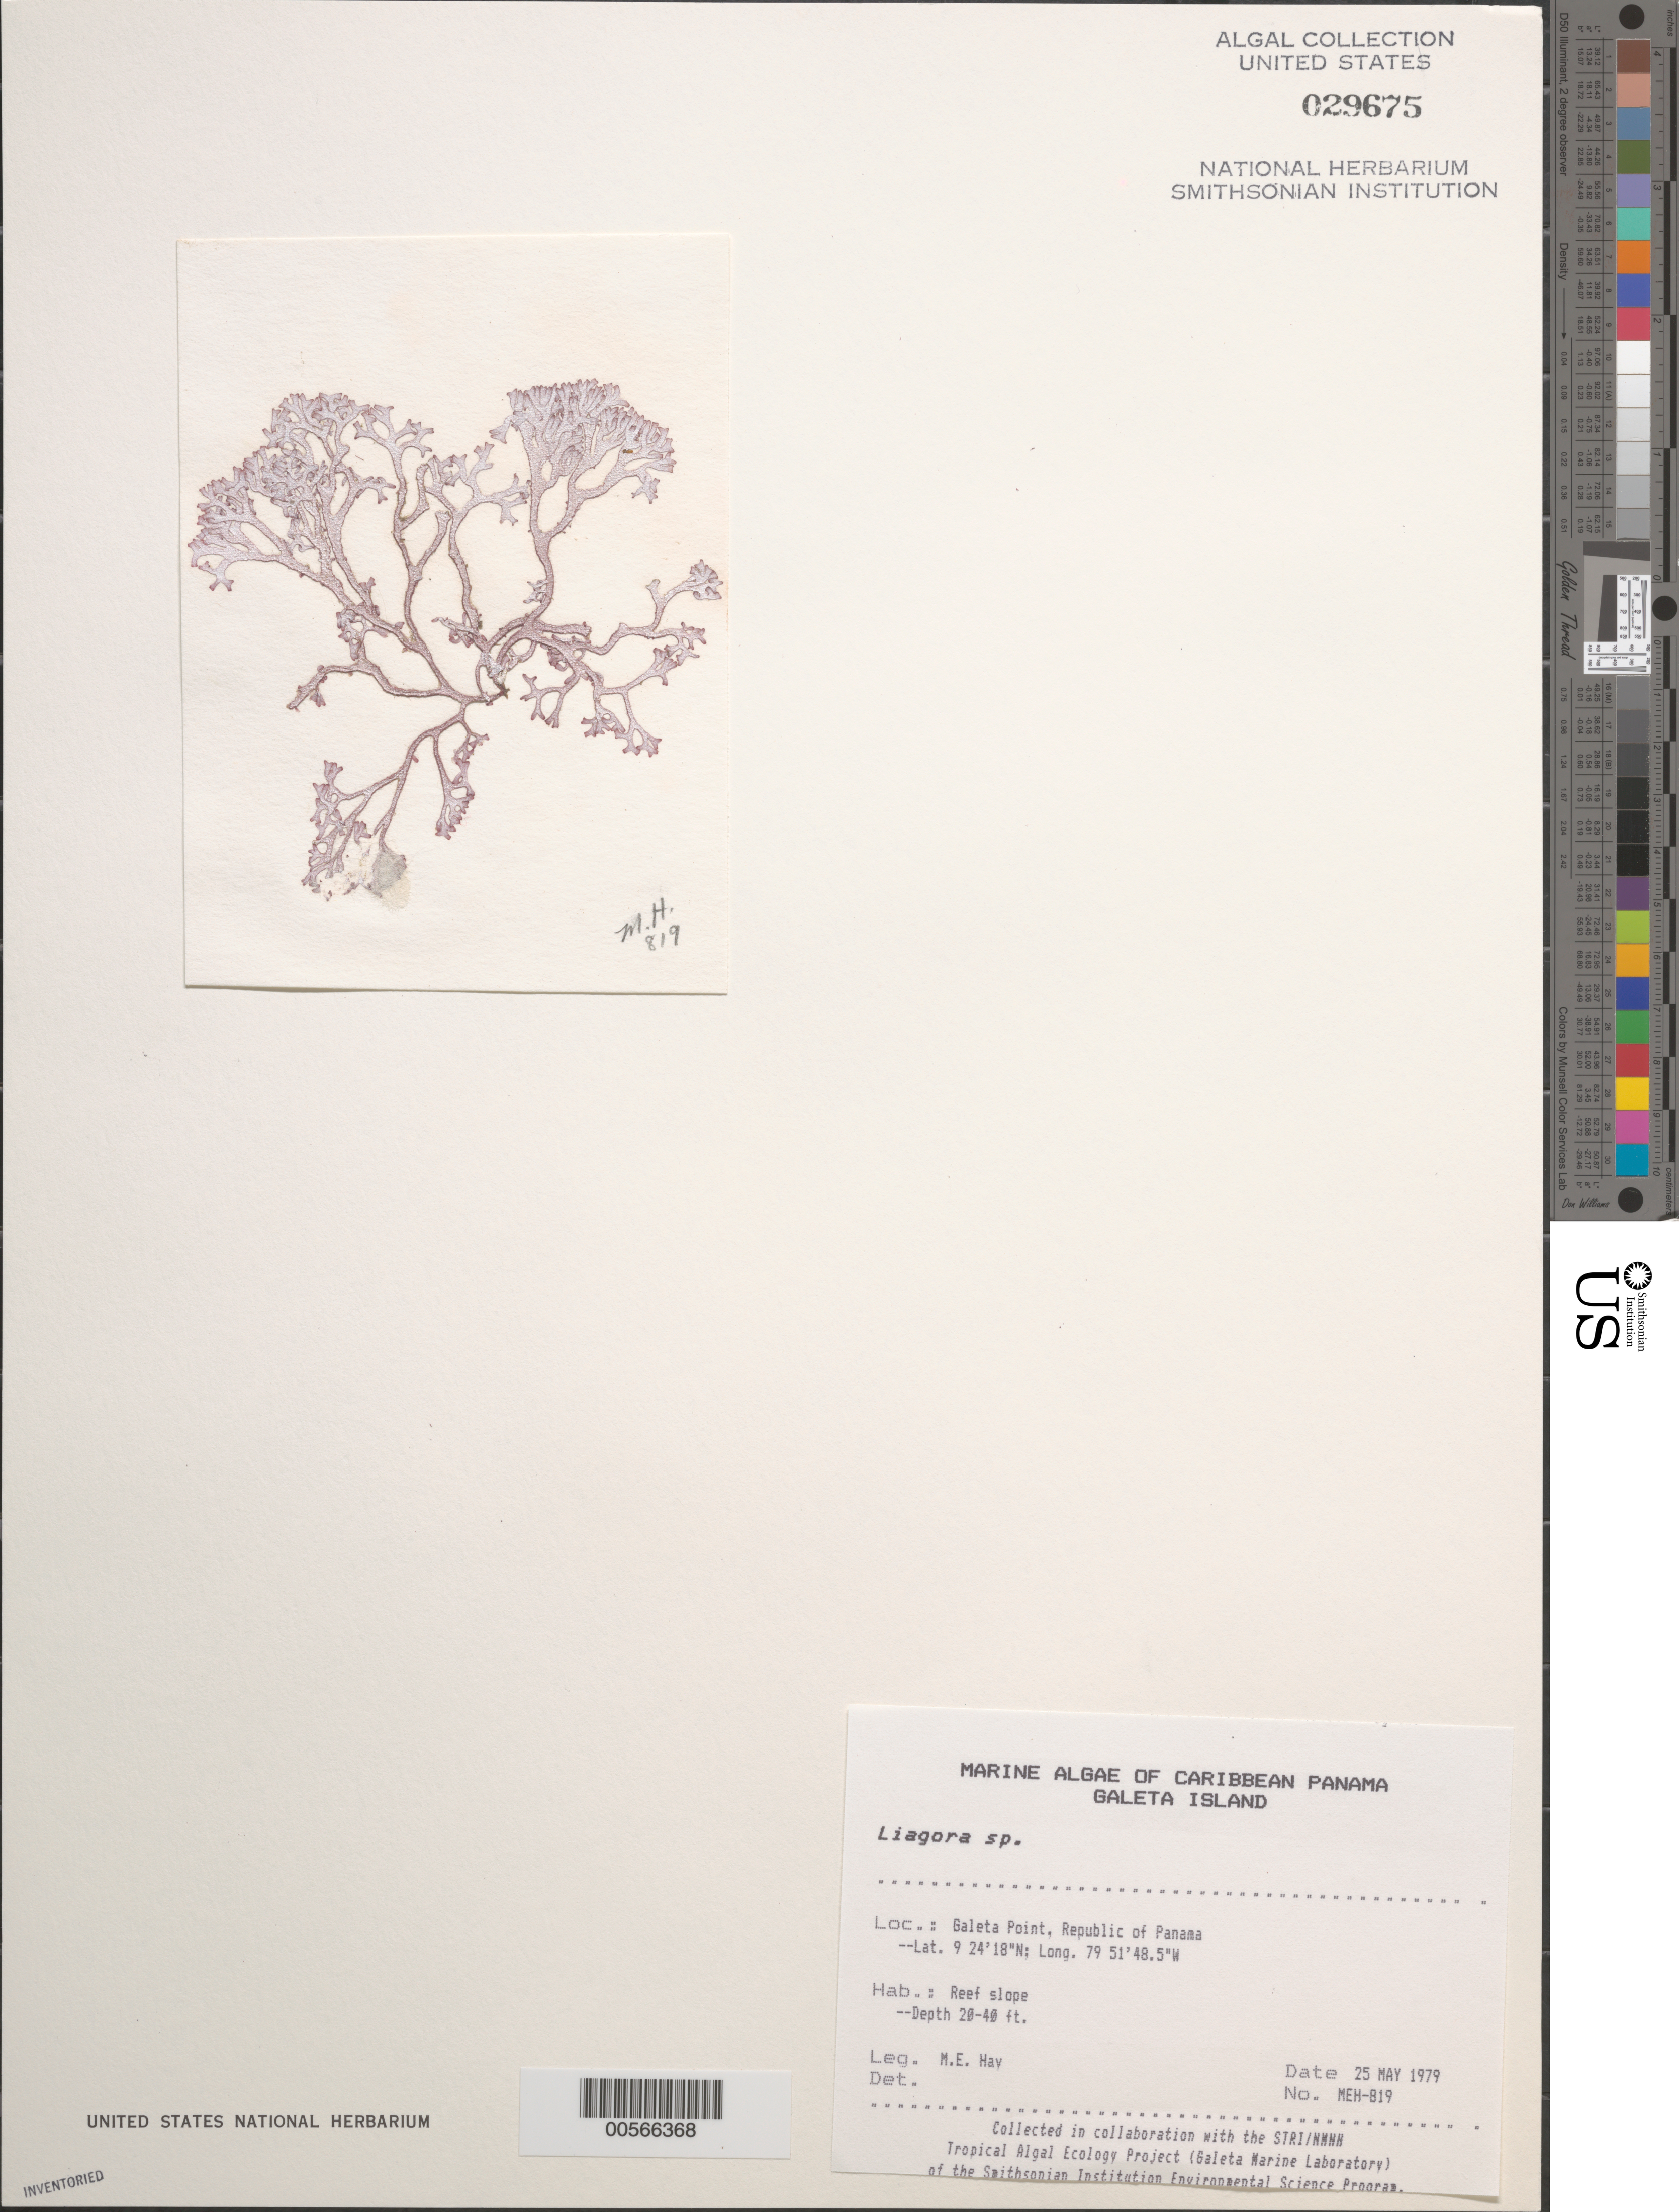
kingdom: Plantae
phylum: Rhodophyta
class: Florideophyceae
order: Nemaliales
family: Liagoraceae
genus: Liagora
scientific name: Liagora sp.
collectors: M. E. Hay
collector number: MEH-819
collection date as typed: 25 May 1979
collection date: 1979-05-25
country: Panama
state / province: Colón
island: Galeta Island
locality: Galeta Point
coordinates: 9 24' 18" N, 79 51' 48.5" W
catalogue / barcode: US 29675